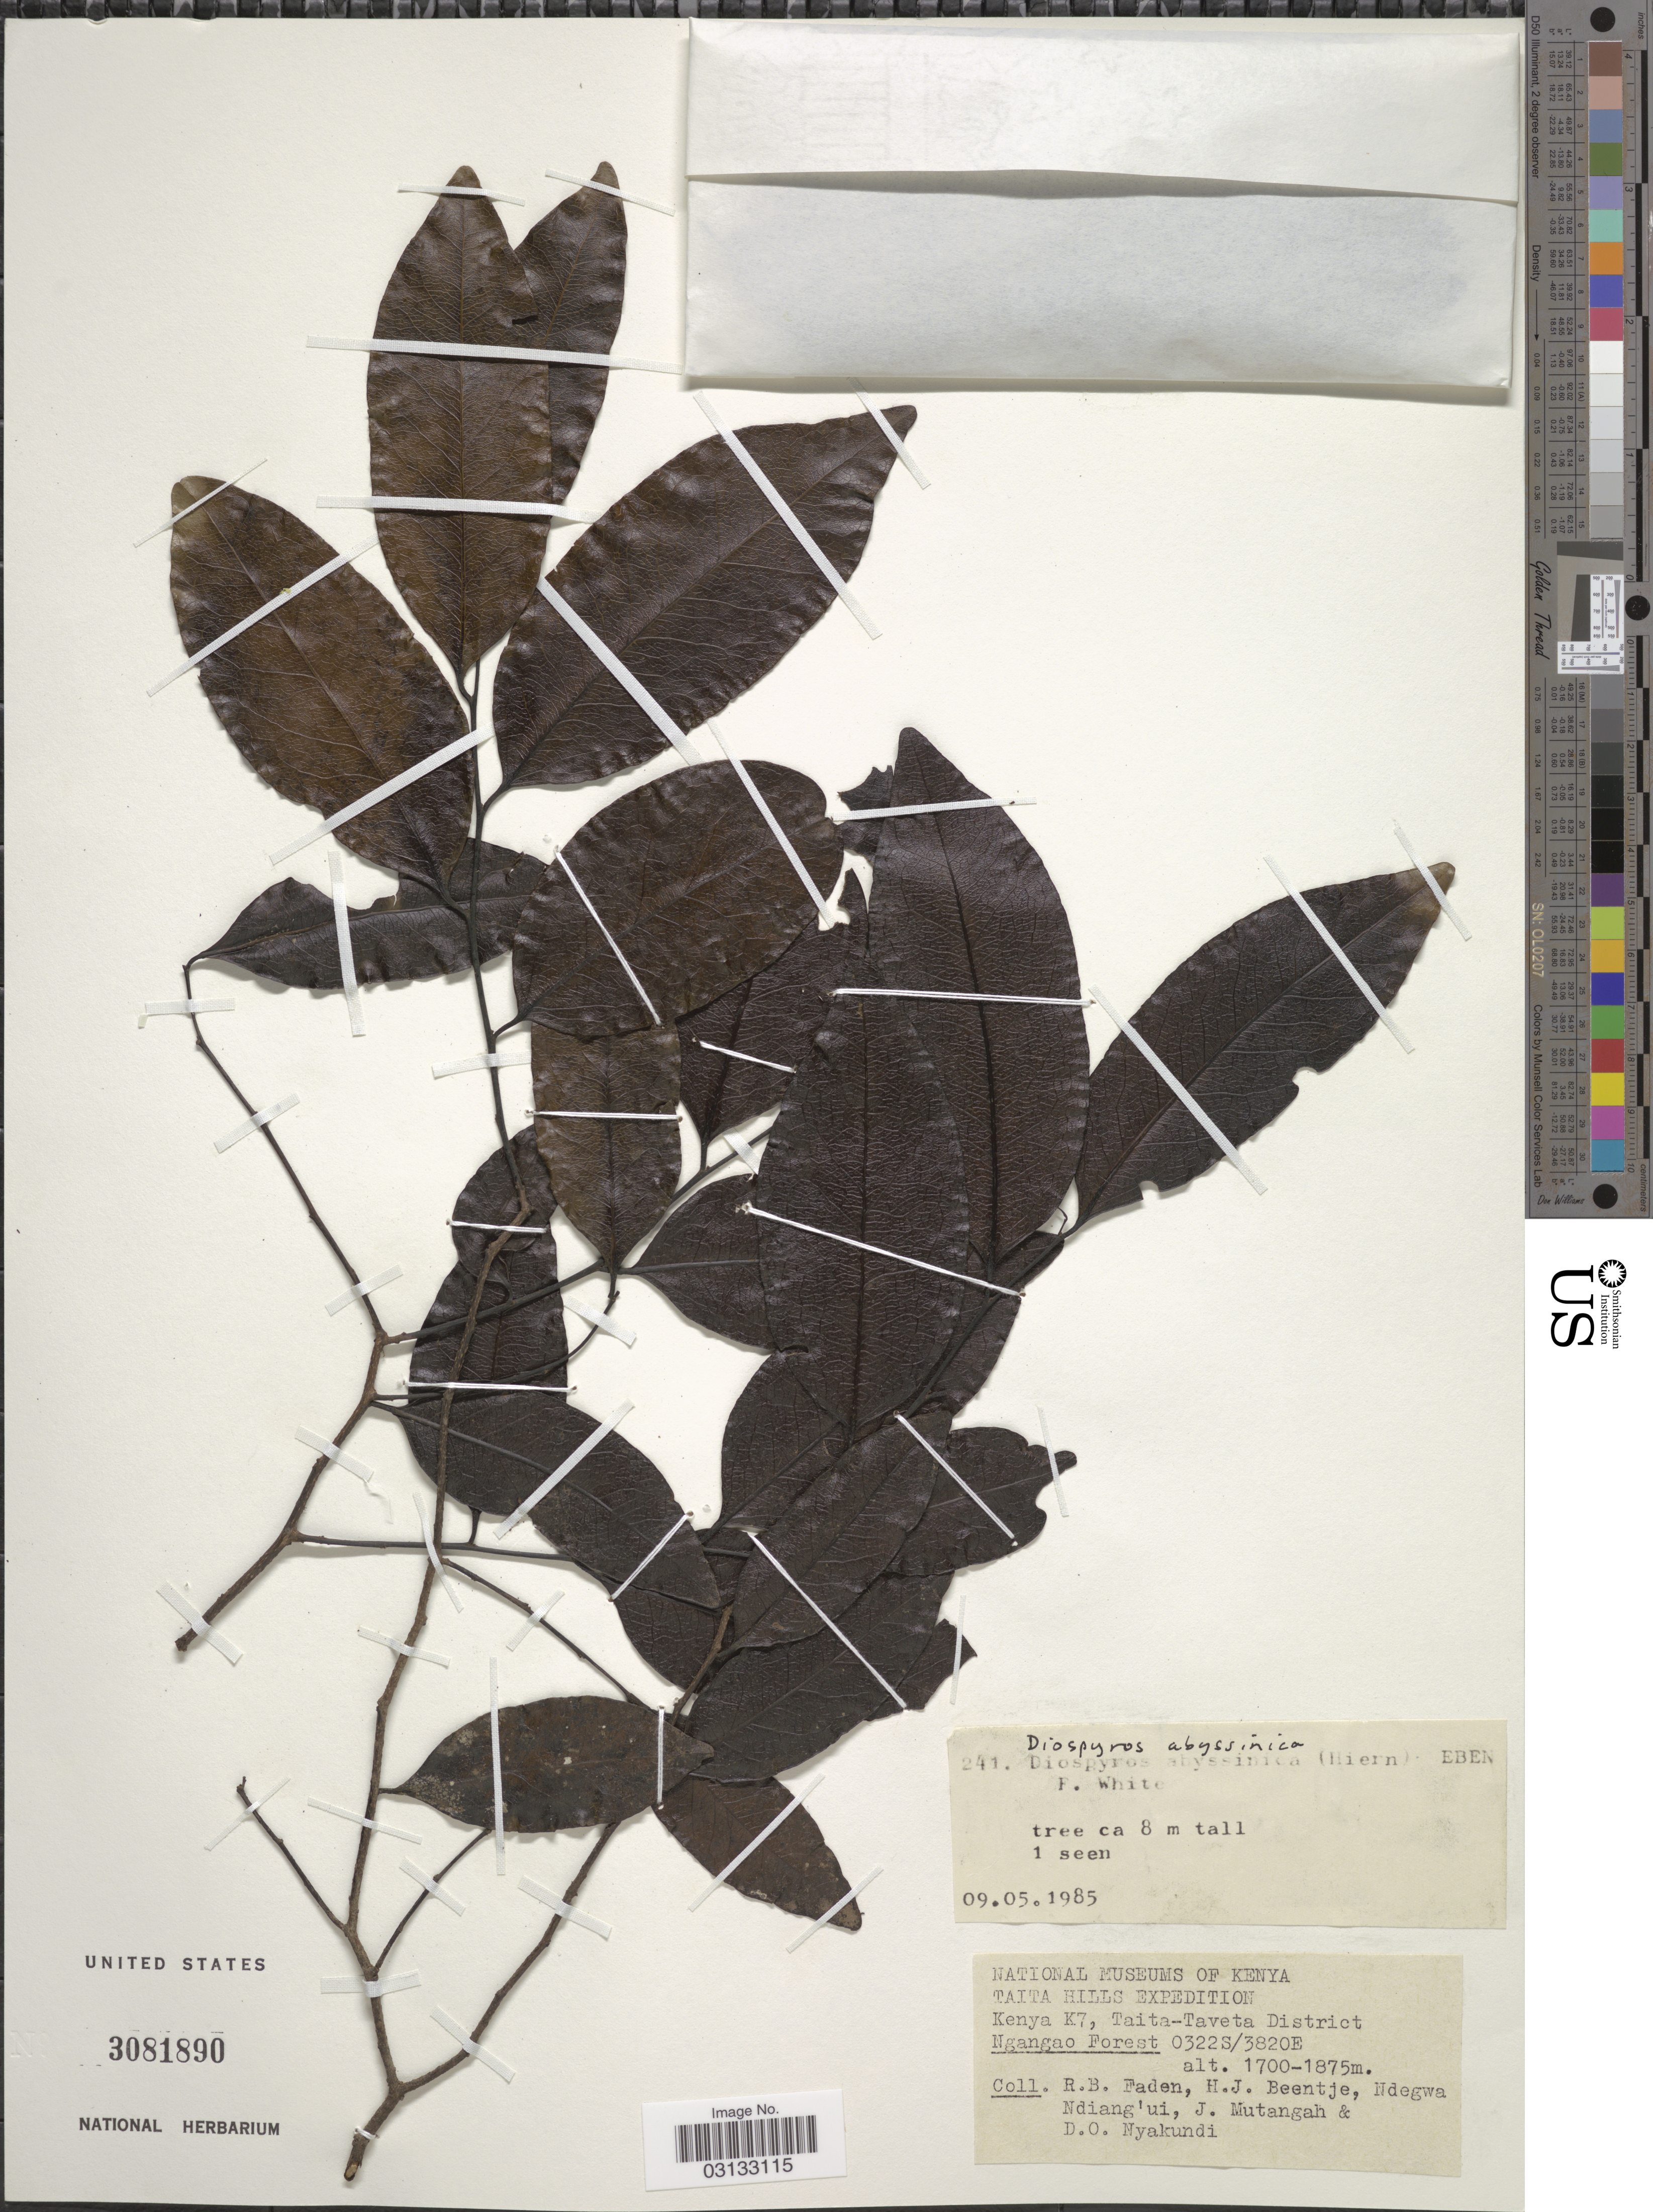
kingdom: Plantae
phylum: Tracheophyta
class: Magnoliopsida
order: Ericales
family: Ebenaceae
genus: Diospyros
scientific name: Diospyros abyssinica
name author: (Hiern) F. White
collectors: R. B. Faden, H. J. Beentje, Ndegwa Ndiang'ui, J. Mutangah & D. Nyakundi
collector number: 241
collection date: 1985-05-09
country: Kenya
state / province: Taita Taveta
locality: Taita Hills, Kenya K7, Taita-Taveta District, Ngangao Forest.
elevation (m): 1700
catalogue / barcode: US 3081890